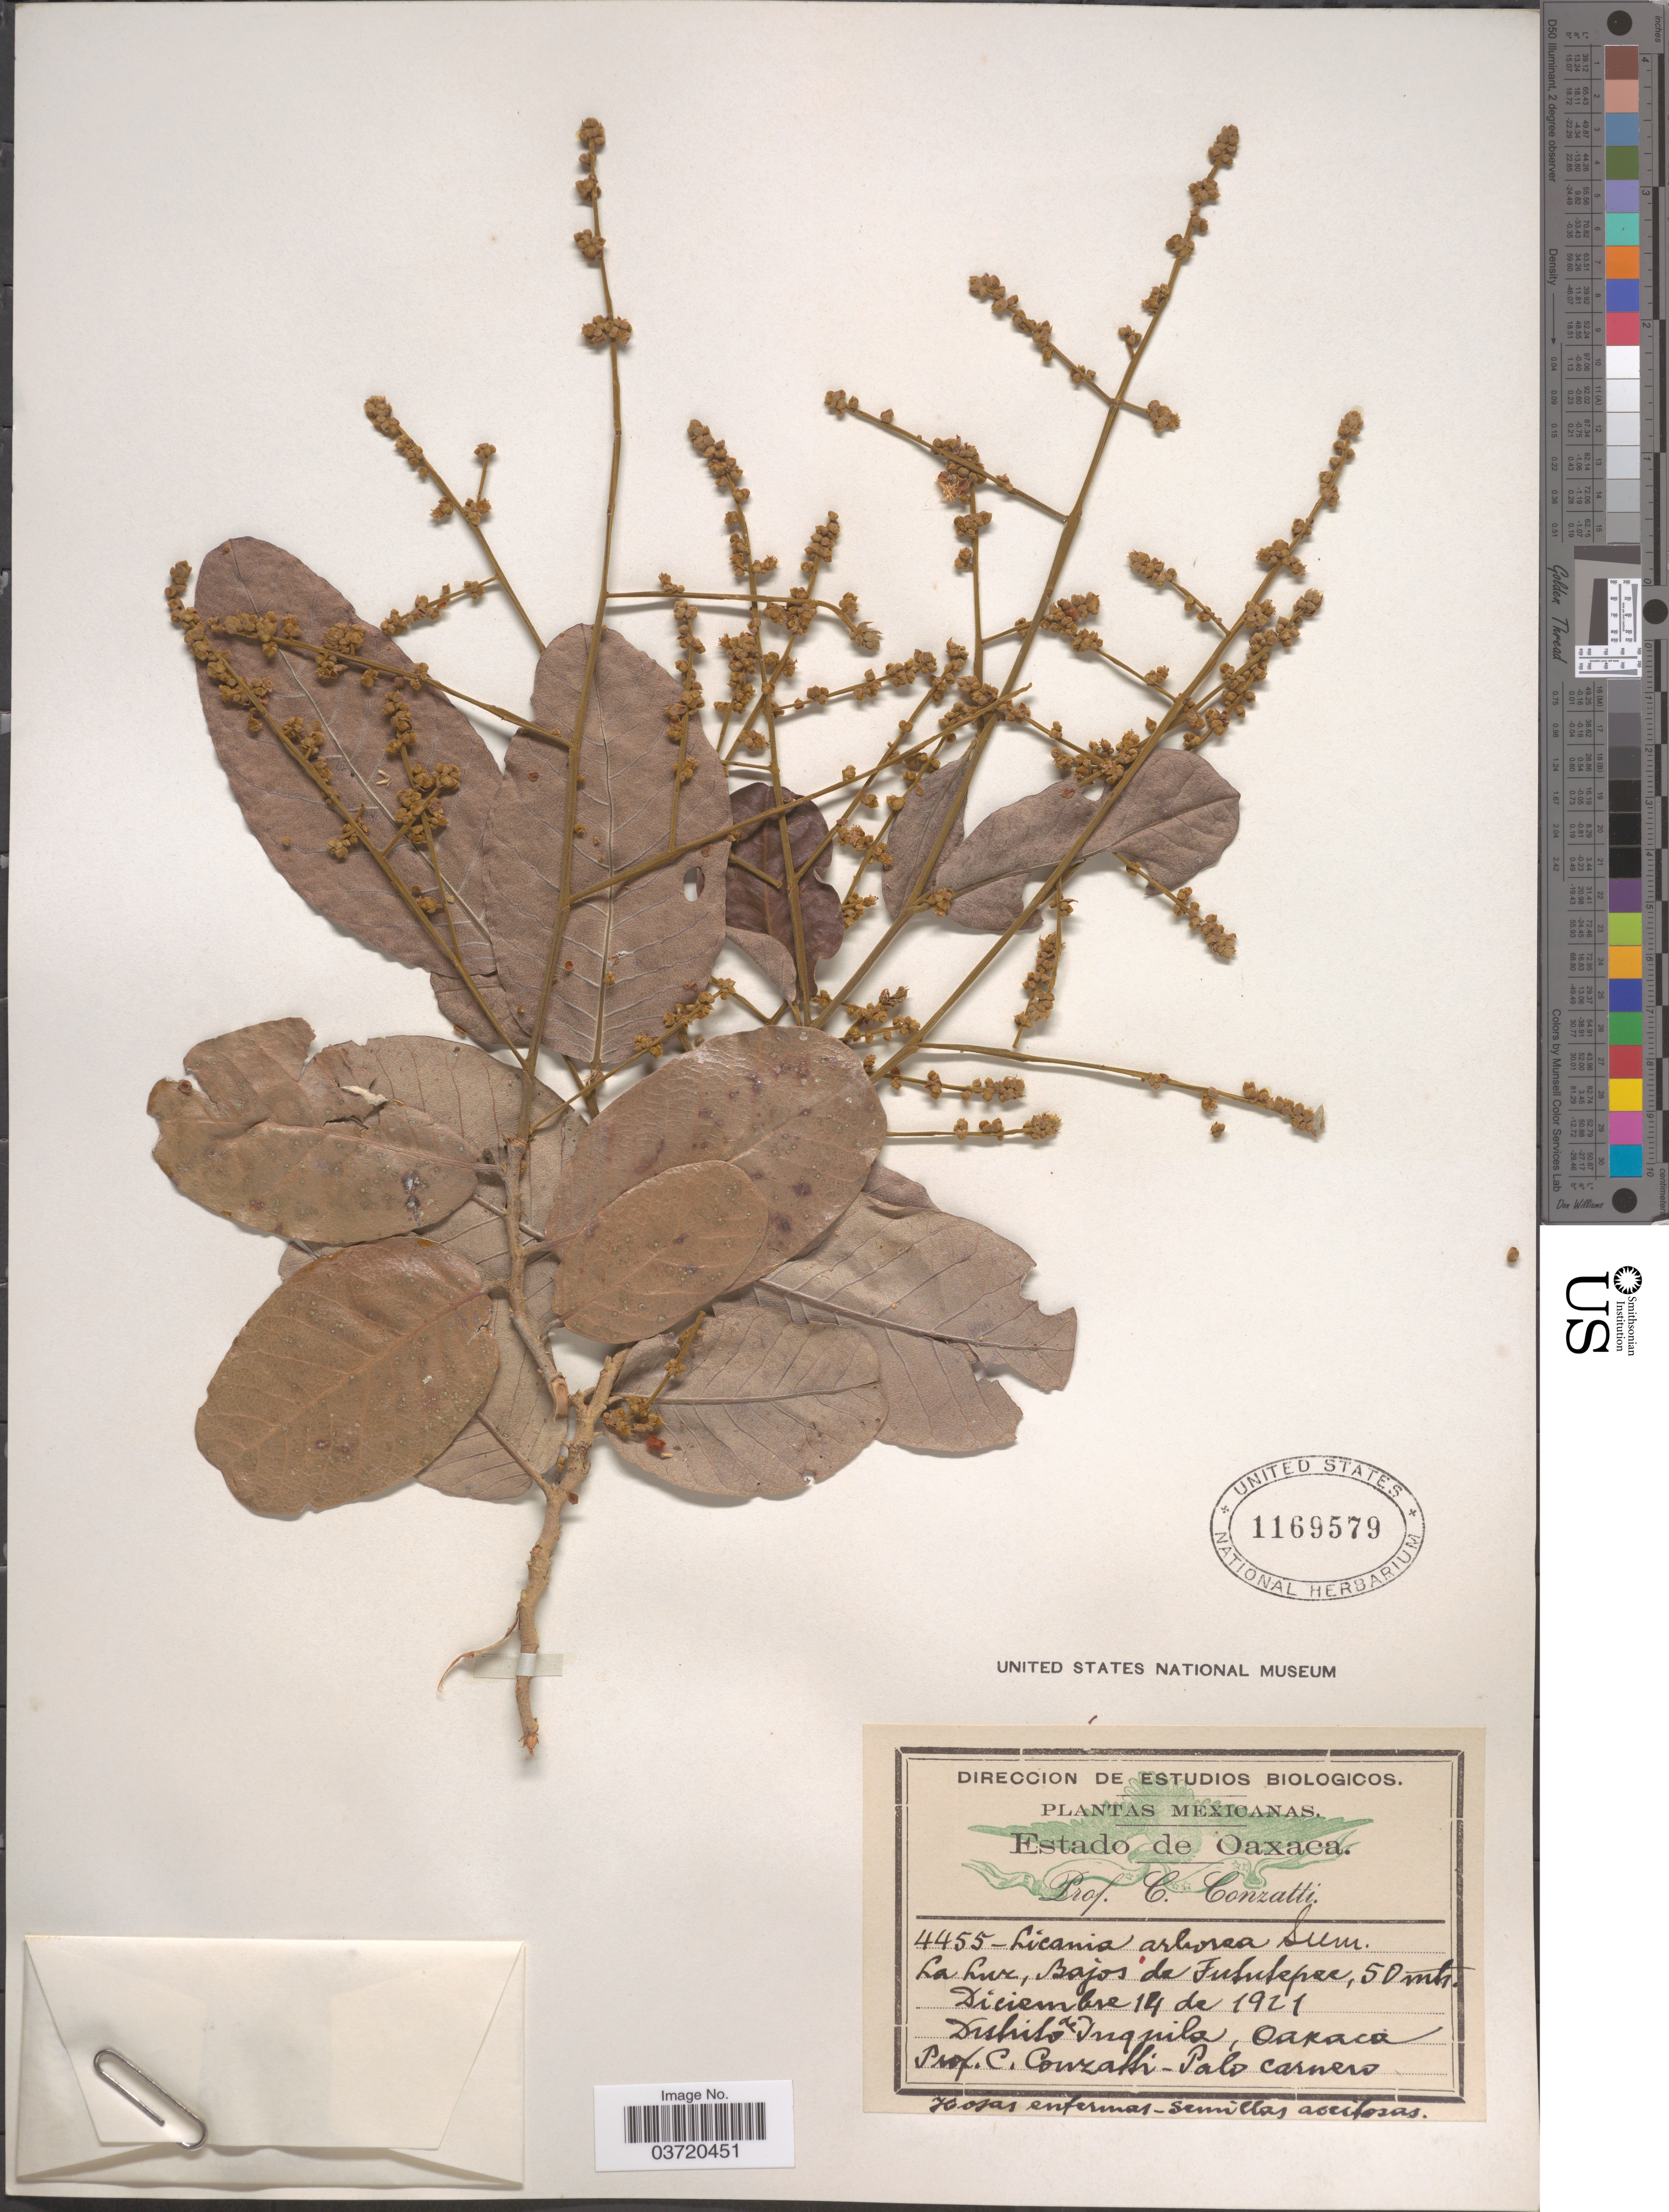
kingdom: Plantae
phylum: Tracheophyta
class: Magnoliopsida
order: Malpighiales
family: Chrysobalanaceae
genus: Microdesmia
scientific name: Microdesmia arborea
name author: (Seem.) Sothers & Prance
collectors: C. Conzatti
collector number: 4455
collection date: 1921-12-14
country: Mexico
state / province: Oaxaca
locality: La Luz, Bajos de Tututepec, Distrito de Inquila.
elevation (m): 50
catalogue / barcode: US 1169579